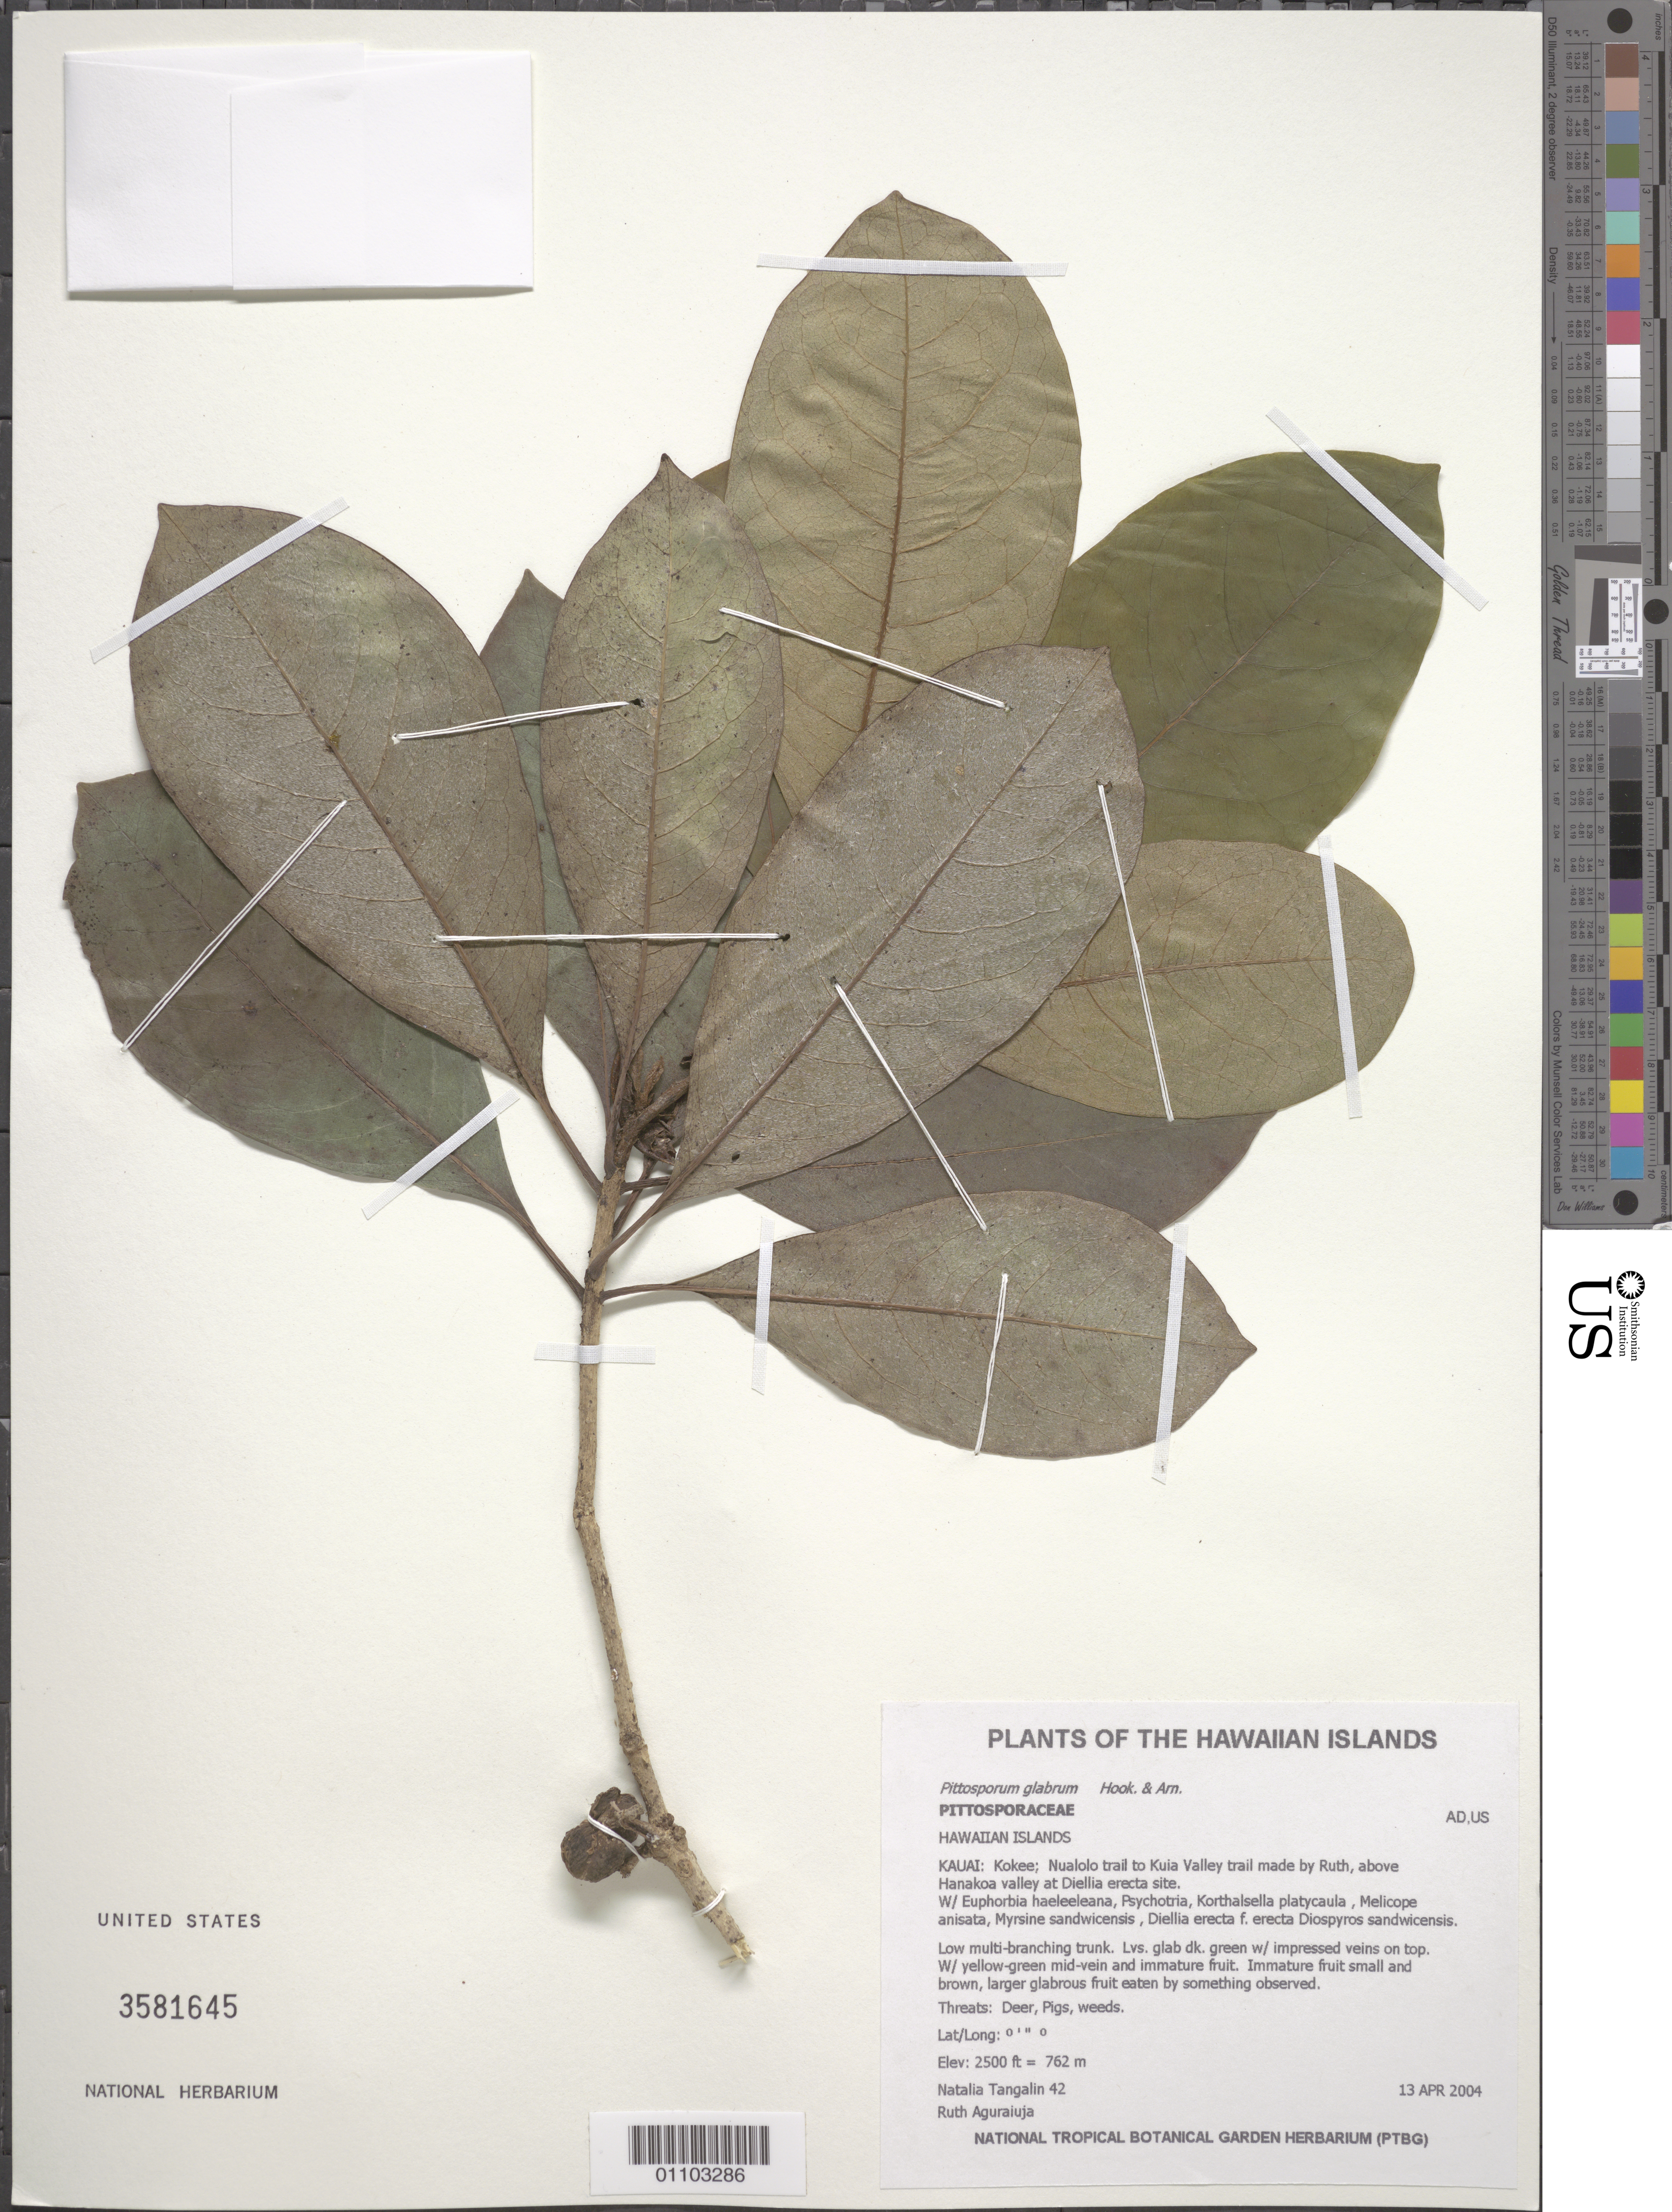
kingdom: Plantae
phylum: Tracheophyta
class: Magnoliopsida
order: Apiales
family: Pittosporaceae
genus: Pittosporum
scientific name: Pittosporum glabrum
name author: Hook. & Arn.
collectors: N. Tangalin & R. Aguraiuja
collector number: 42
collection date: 2004-04-13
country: United States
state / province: Hawaii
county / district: Kaui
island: Kaua'i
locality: Kokee, Nualolo trail to Kuia Valley trail, above Hanakoa valley .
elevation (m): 762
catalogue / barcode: US 3581645